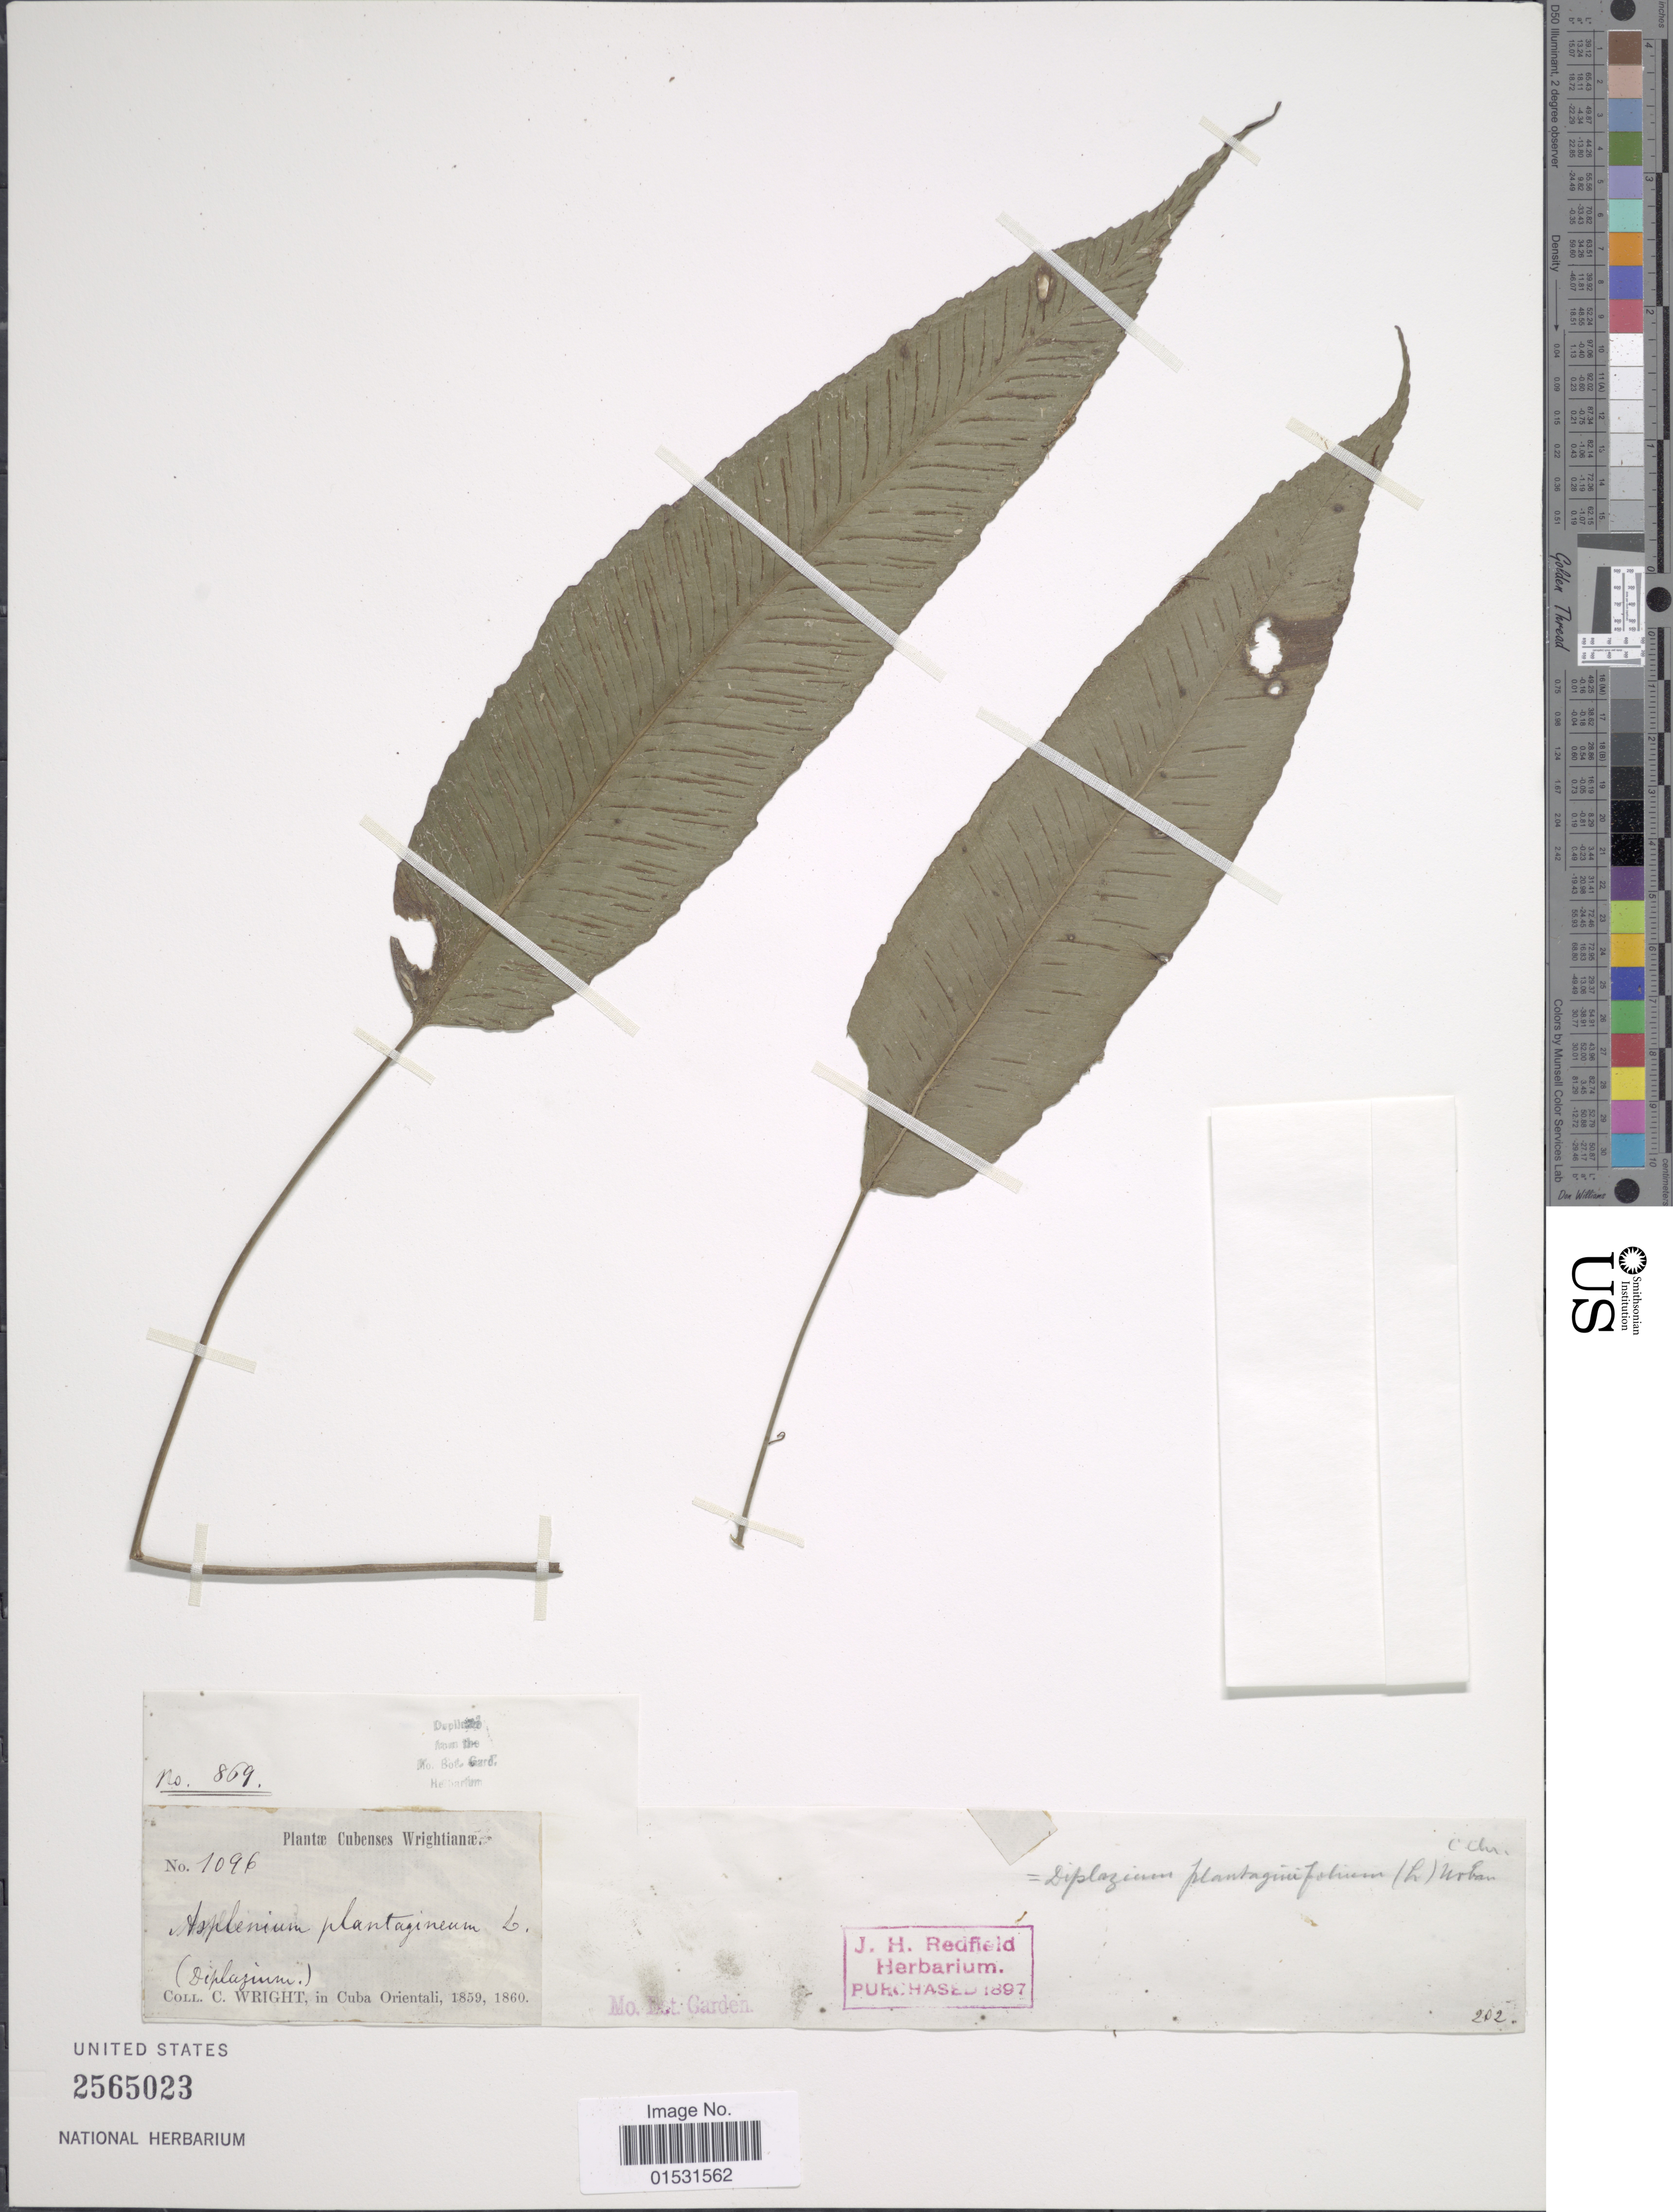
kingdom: Plantae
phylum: Tracheophyta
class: Polypodiopsida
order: Polypodiales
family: Athyriaceae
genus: Diplazium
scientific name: Diplazium plantaginifolium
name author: (L.) Urb.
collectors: C. Wright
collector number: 1096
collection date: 1859/1860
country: Cuba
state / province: Oriente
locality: Cuba Orientali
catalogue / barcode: US 2565023